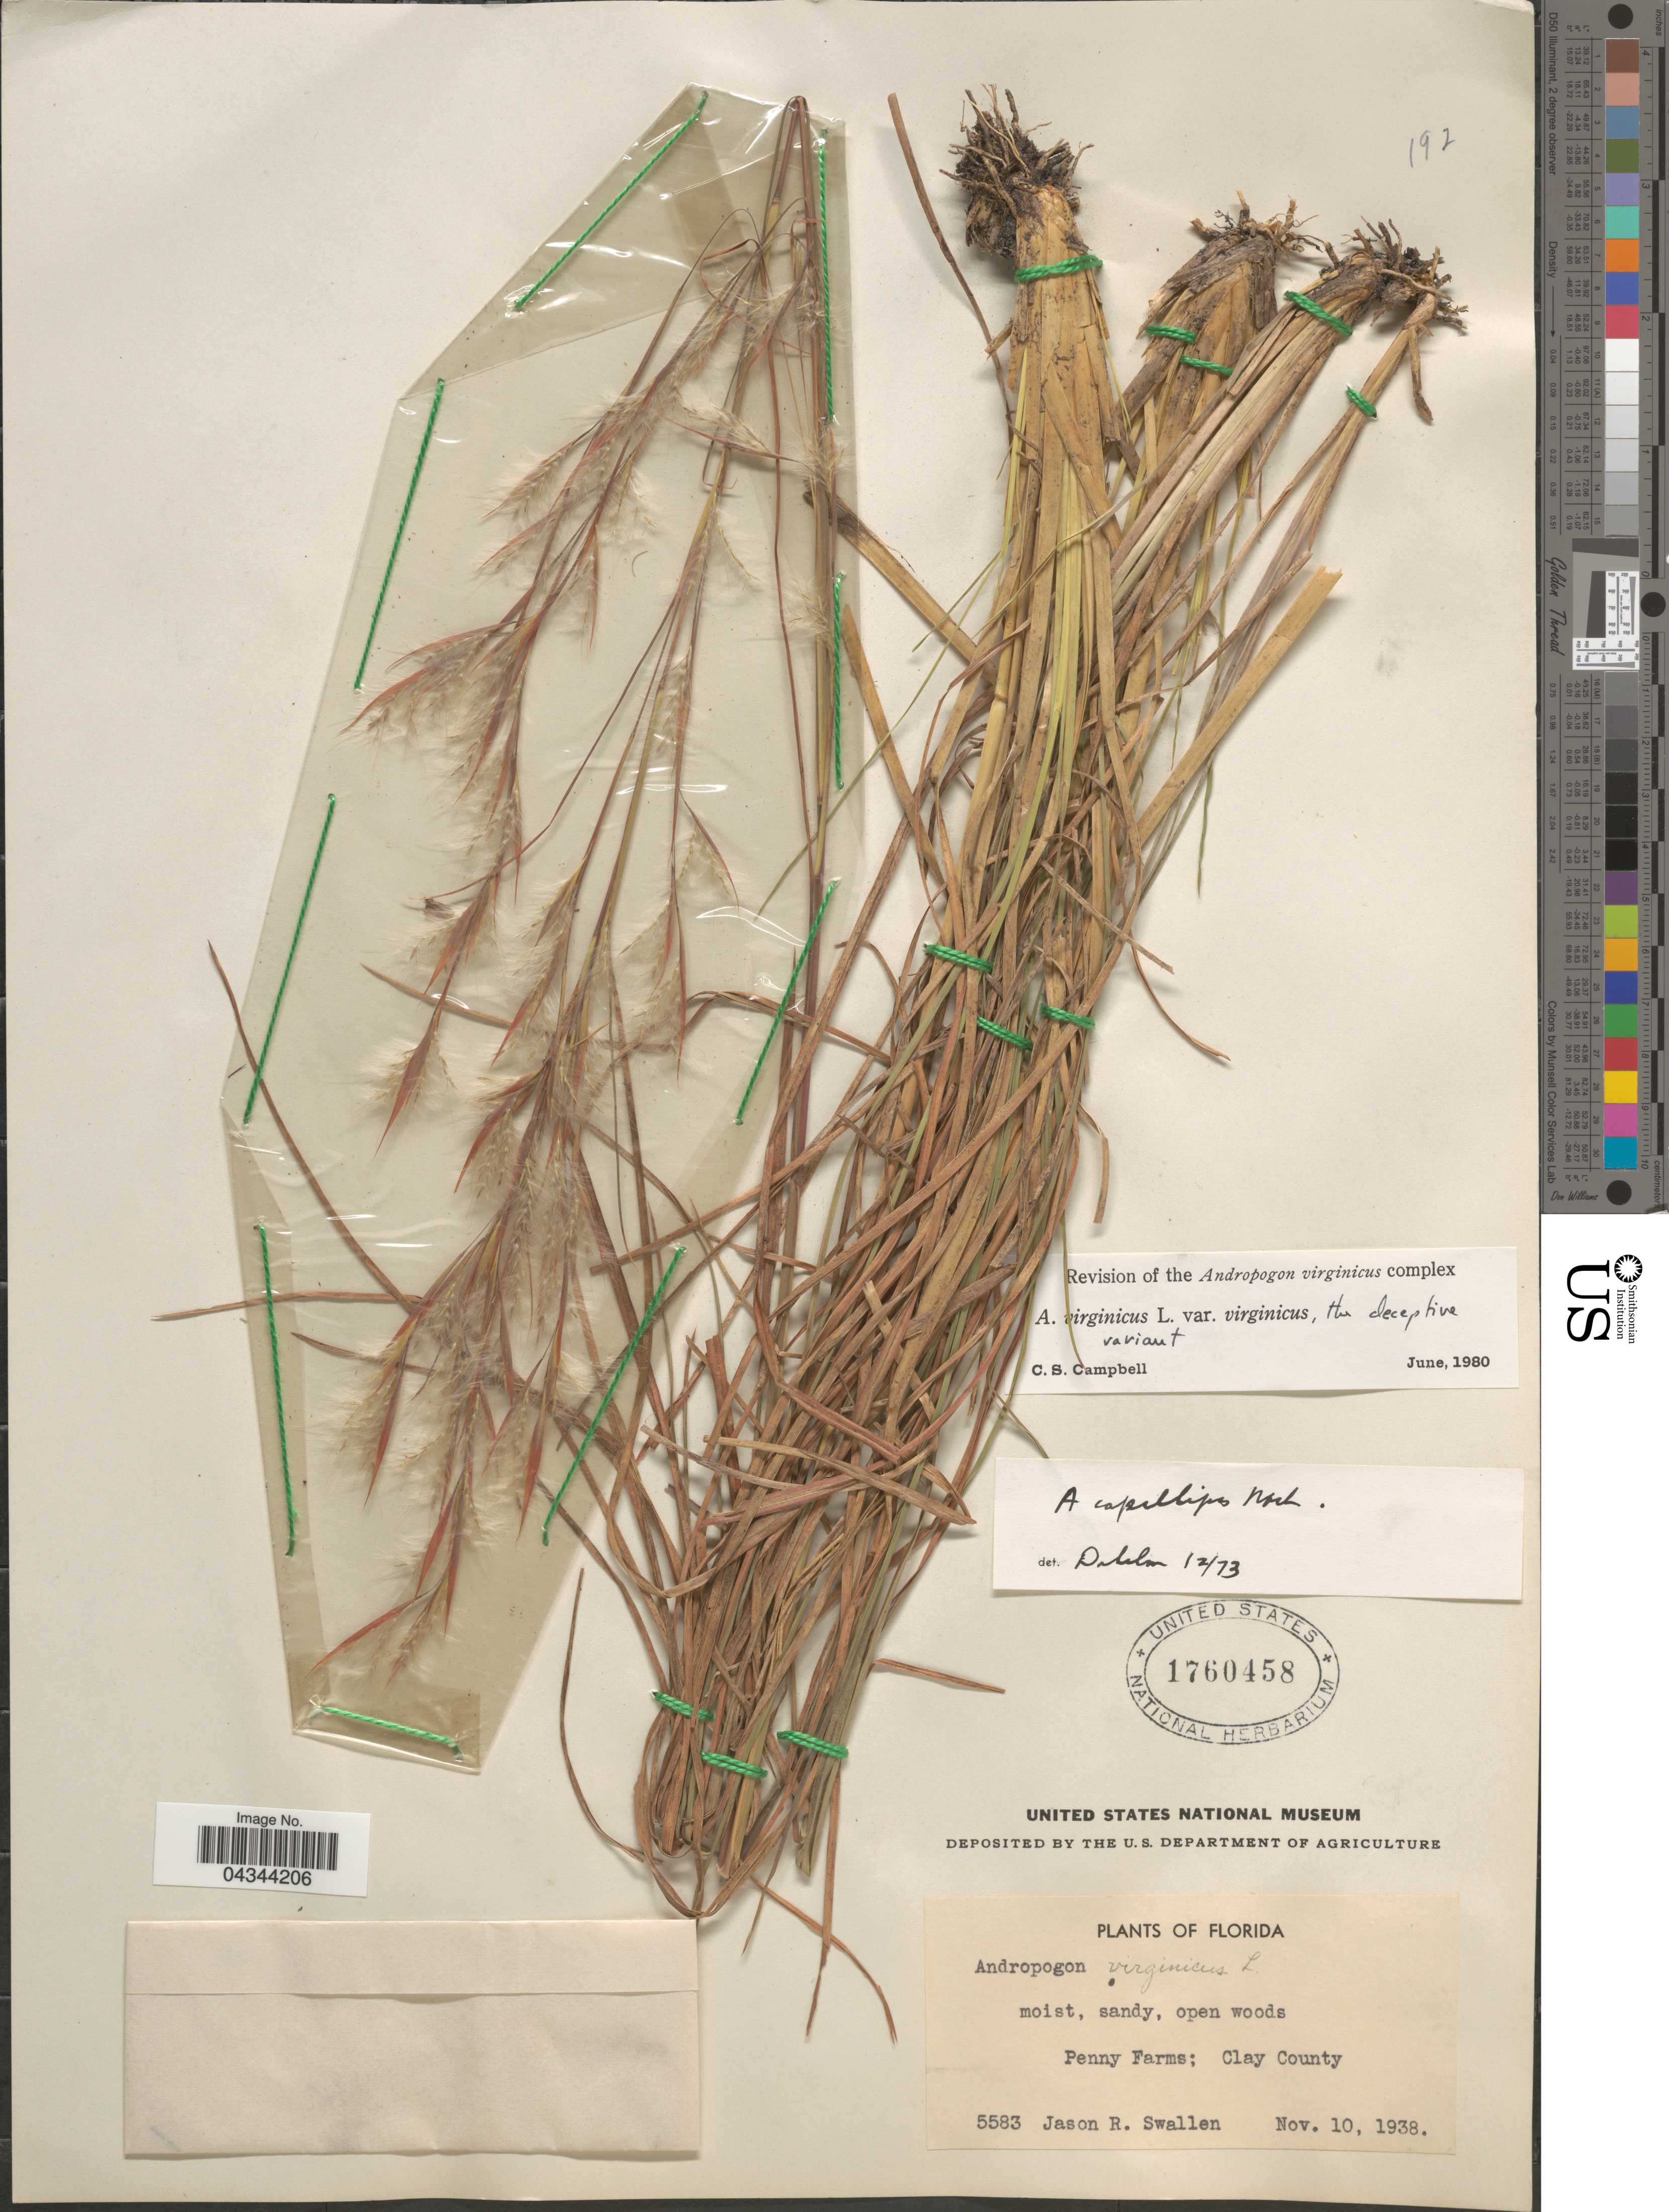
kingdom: Plantae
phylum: Tracheophyta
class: Liliopsida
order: Poales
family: Poaceae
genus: Andropogon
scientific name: Andropogon virginicus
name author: L.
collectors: J. R. Swallen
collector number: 5583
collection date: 1938-11-10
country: United States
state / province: Florida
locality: Penny Farms; Clay County.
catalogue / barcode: US 1760458